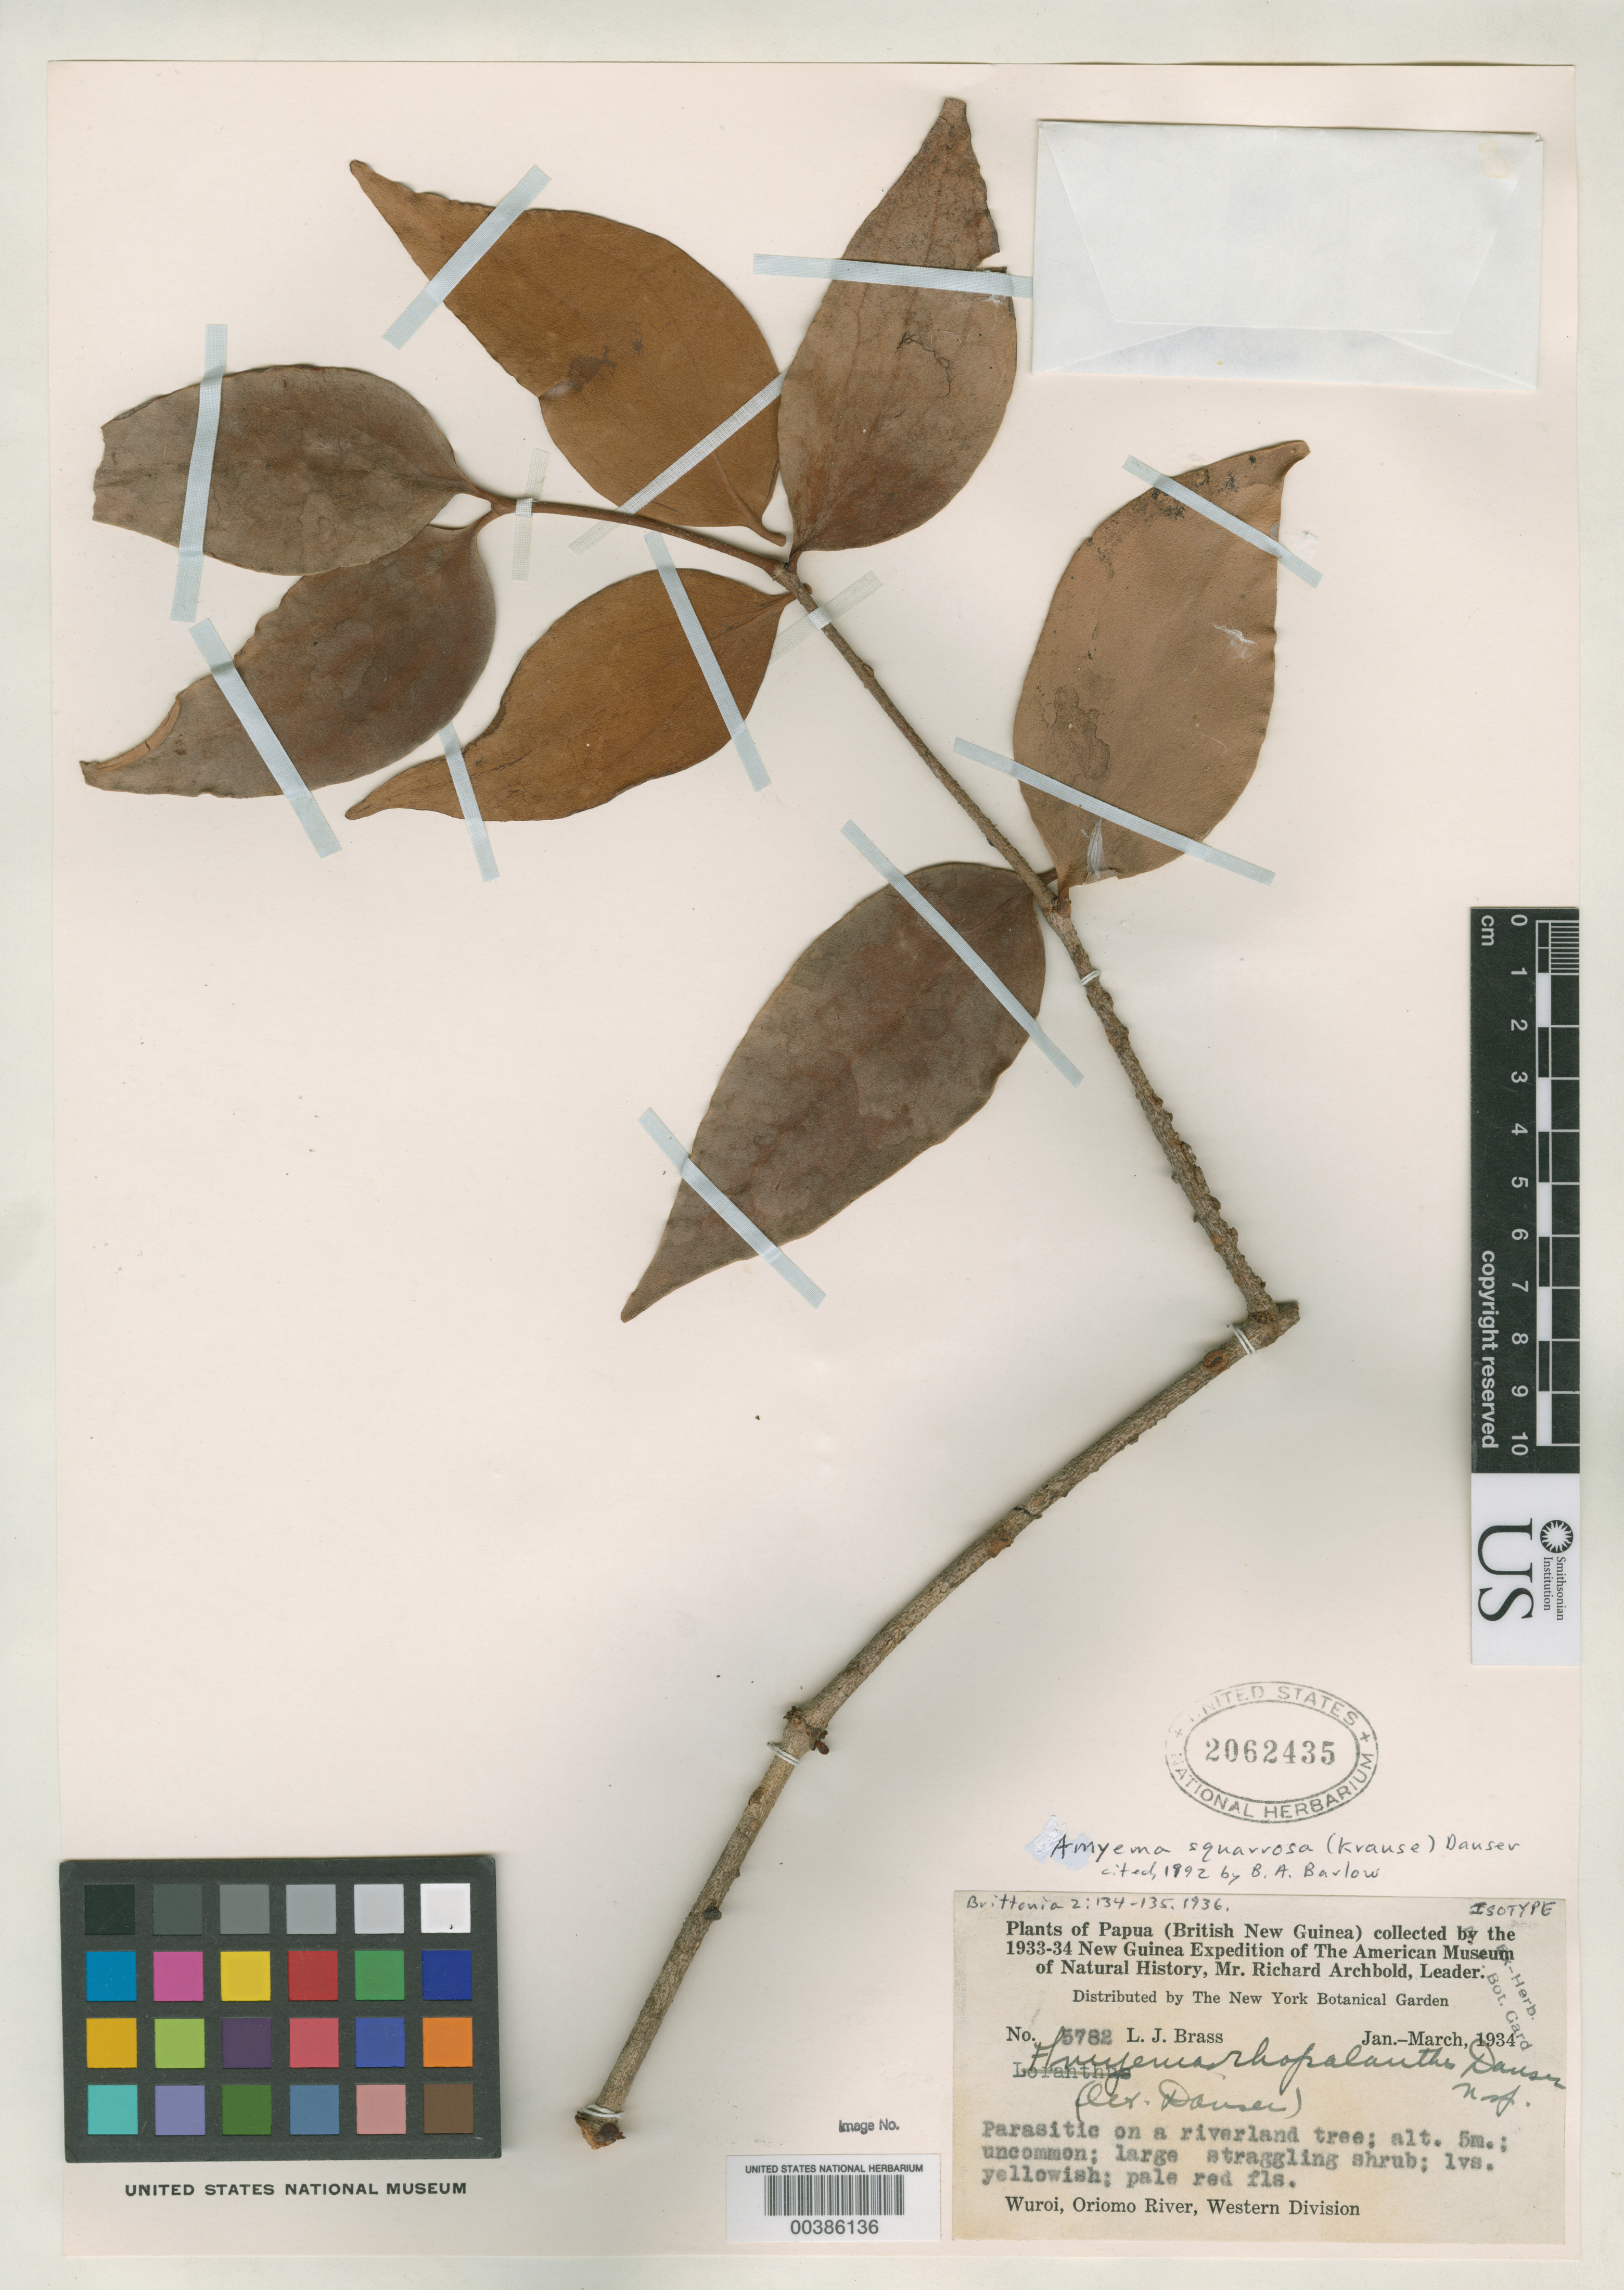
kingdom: Plantae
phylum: Tracheophyta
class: Magnoliopsida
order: Santalales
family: Loranthaceae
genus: Amyema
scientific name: Amyema rhopalanthe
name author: Danser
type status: Isotype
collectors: L. J. Brass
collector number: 5782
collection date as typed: Jan 1934 to -- Mar 1934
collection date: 1934-01/1934-03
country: Papua New Guinea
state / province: Western Highlands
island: New Guinea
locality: Wuroi, Orioma River.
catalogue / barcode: US 2062435